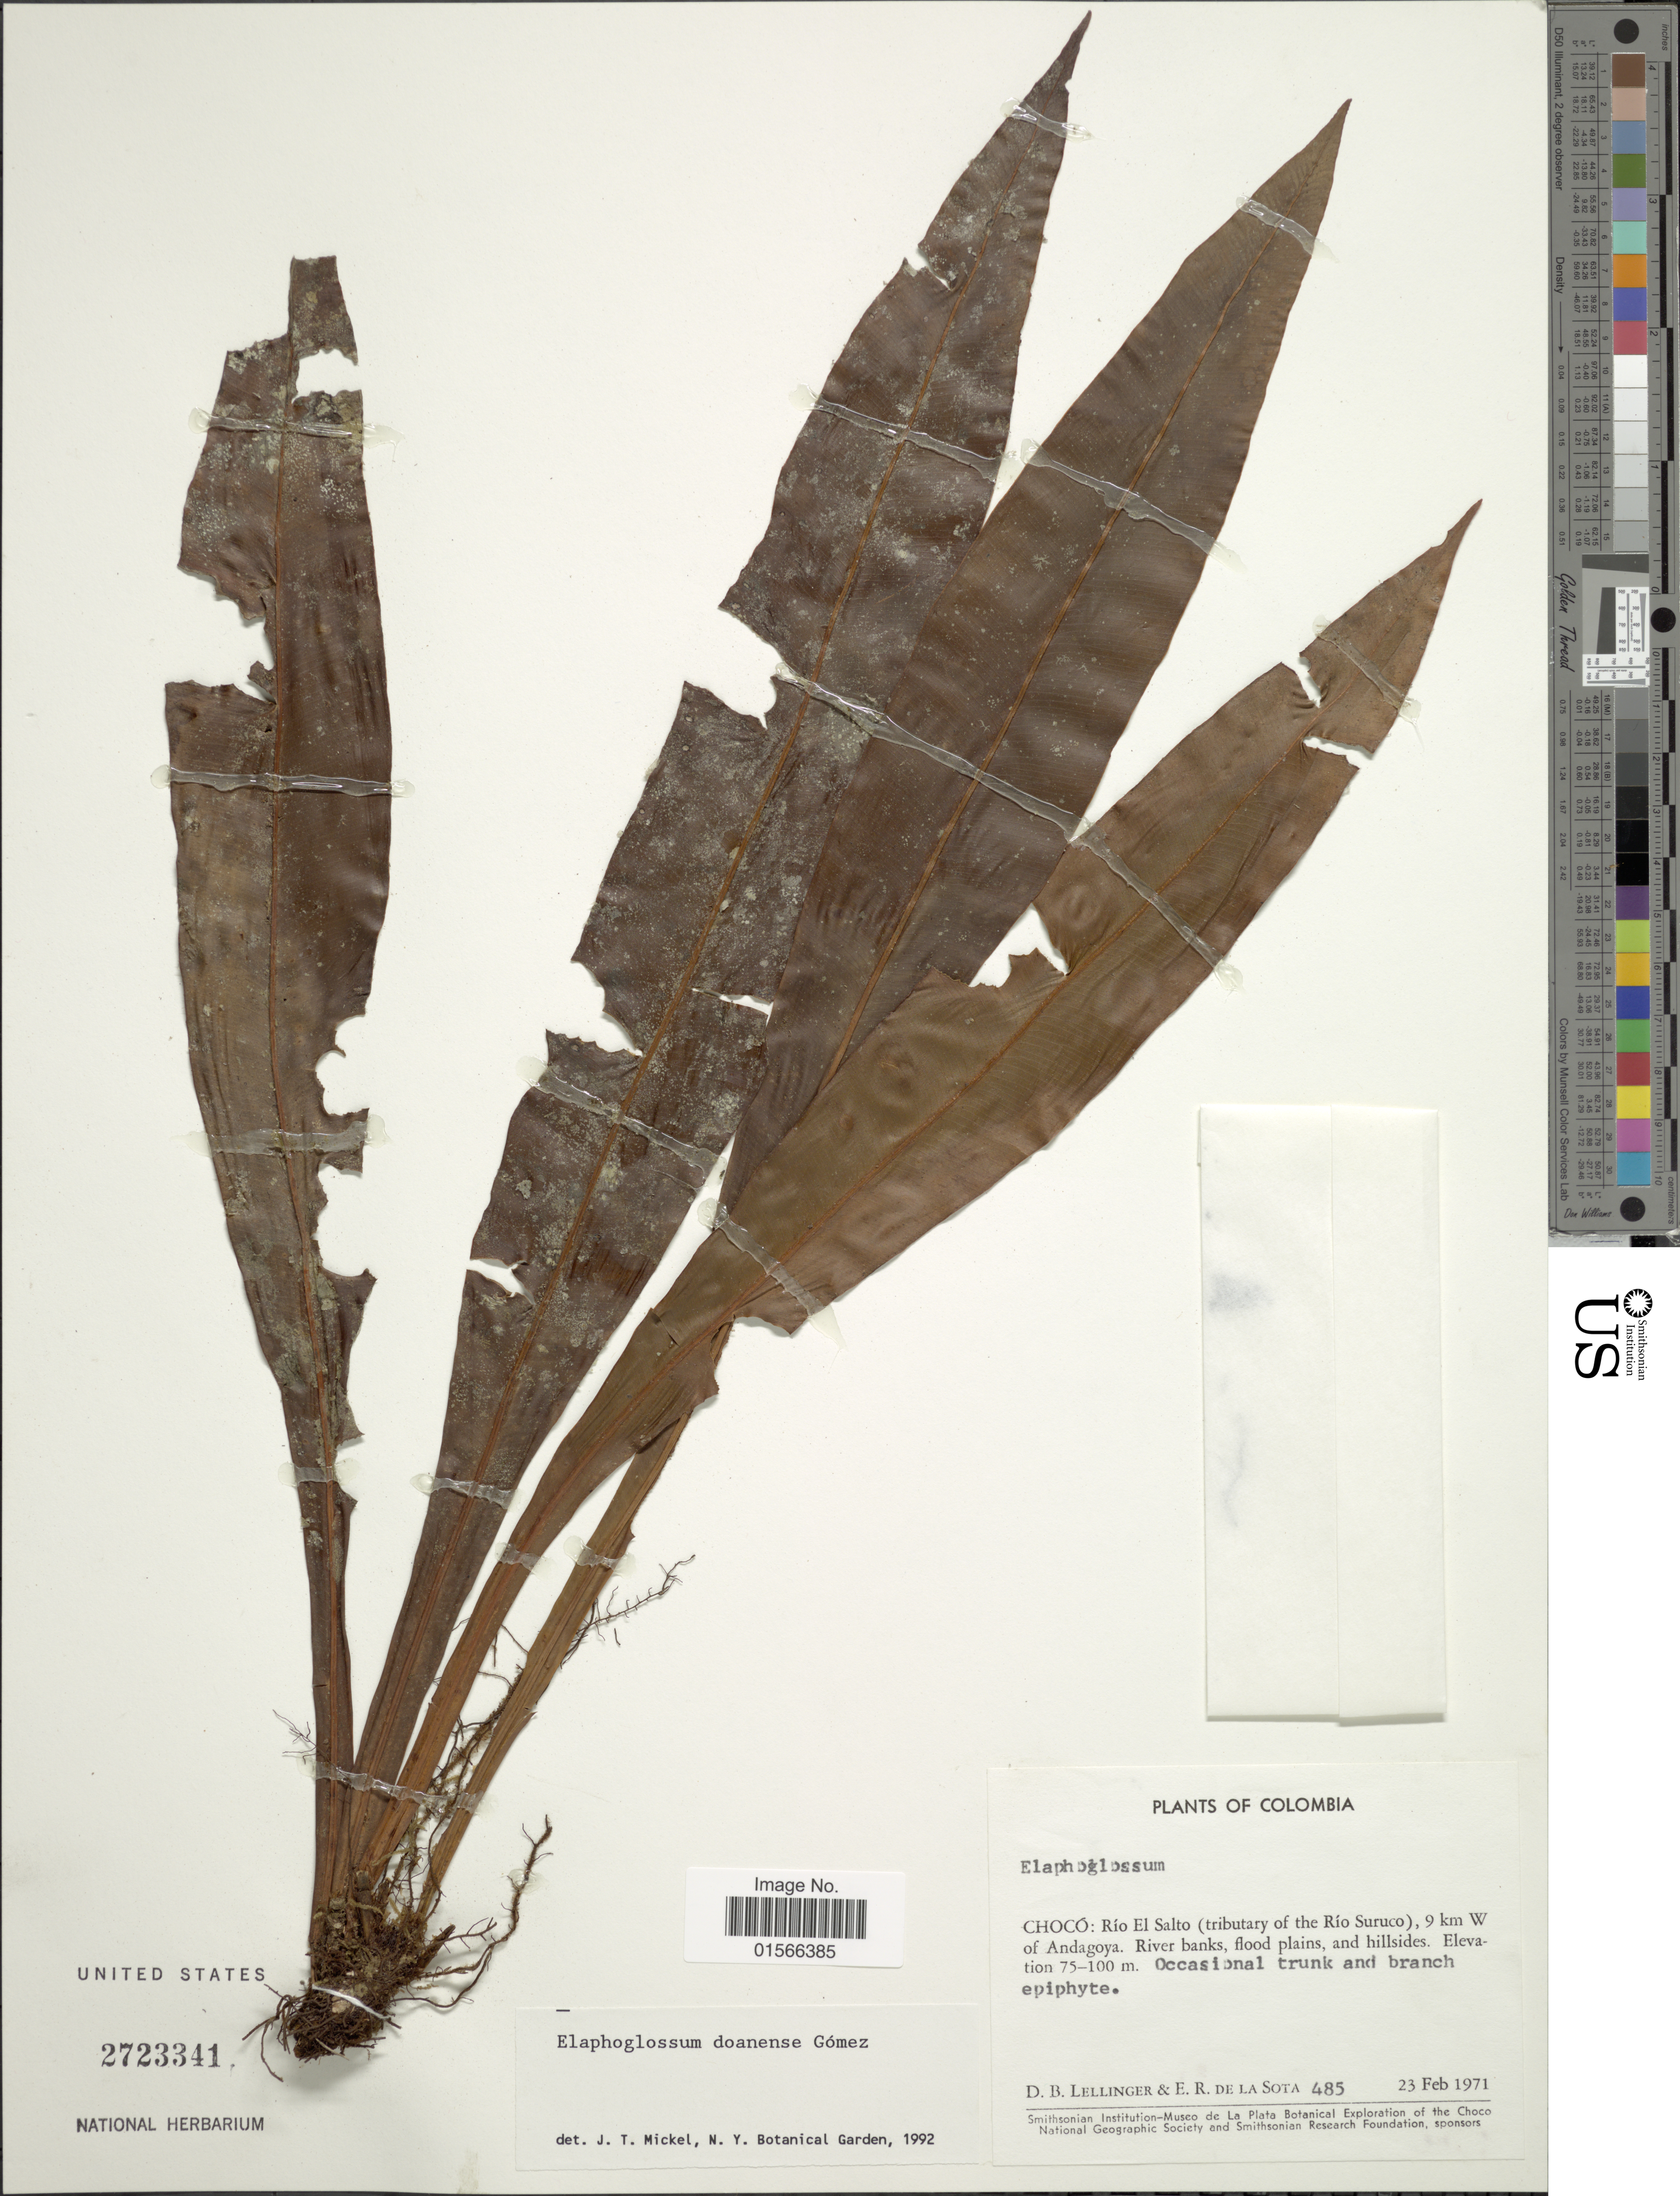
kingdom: Plantae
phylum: Tracheophyta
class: Polypodiopsida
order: Polypodiales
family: Dryopteridaceae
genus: Elaphoglossum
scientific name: Elaphoglossum doanense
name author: L.D. Gómez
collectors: D. B. Lellinger & E. R. de la Sota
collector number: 485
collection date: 1971-02-23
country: Colombia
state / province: Chocó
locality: Río El Salto (tributary of the Río Suruco), 9 km W of Andagoya. River banks, flood plains, and hillsides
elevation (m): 75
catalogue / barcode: US 2723341